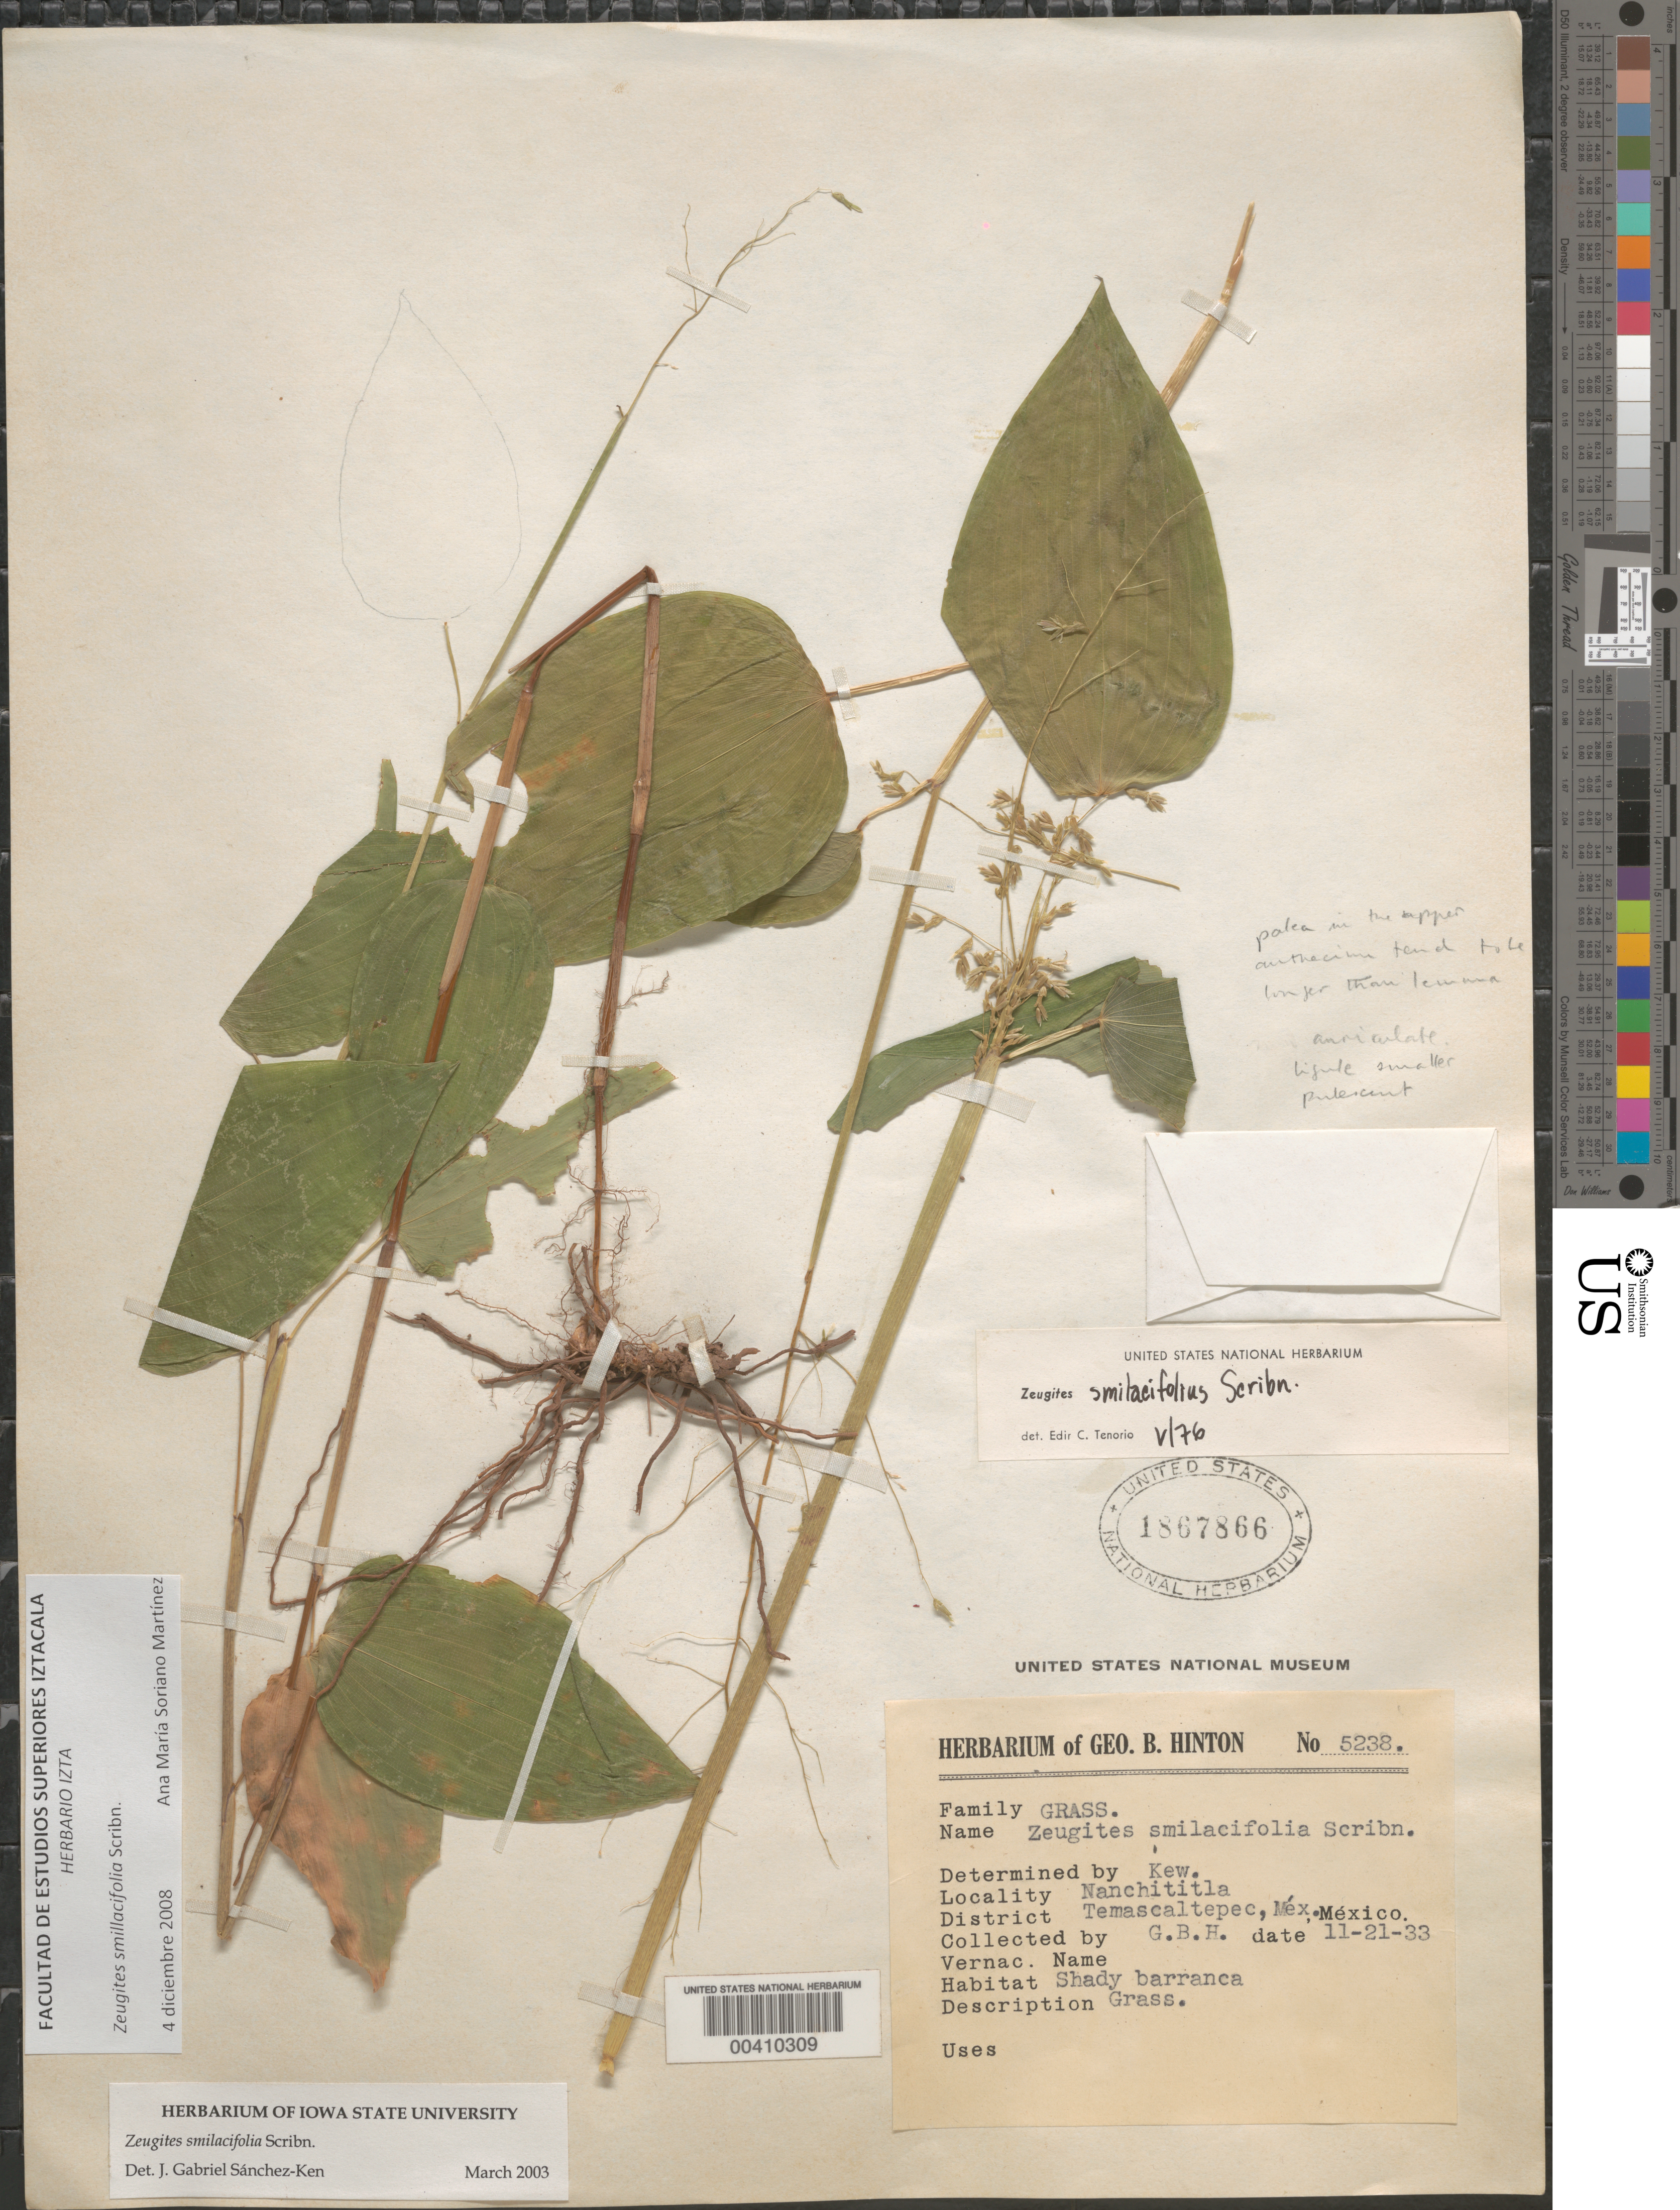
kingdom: Plantae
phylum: Tracheophyta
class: Liliopsida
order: Poales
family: Poaceae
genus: Zeugites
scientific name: Zeugites smilacifolius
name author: Scribn.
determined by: Tenorio, E. C.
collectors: G. B. Hinton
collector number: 5238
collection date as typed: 21 Nov 1933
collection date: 1933-11-21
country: Mexico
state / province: México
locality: Nanchititla, Temascaltepec Dist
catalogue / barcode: US 1867866